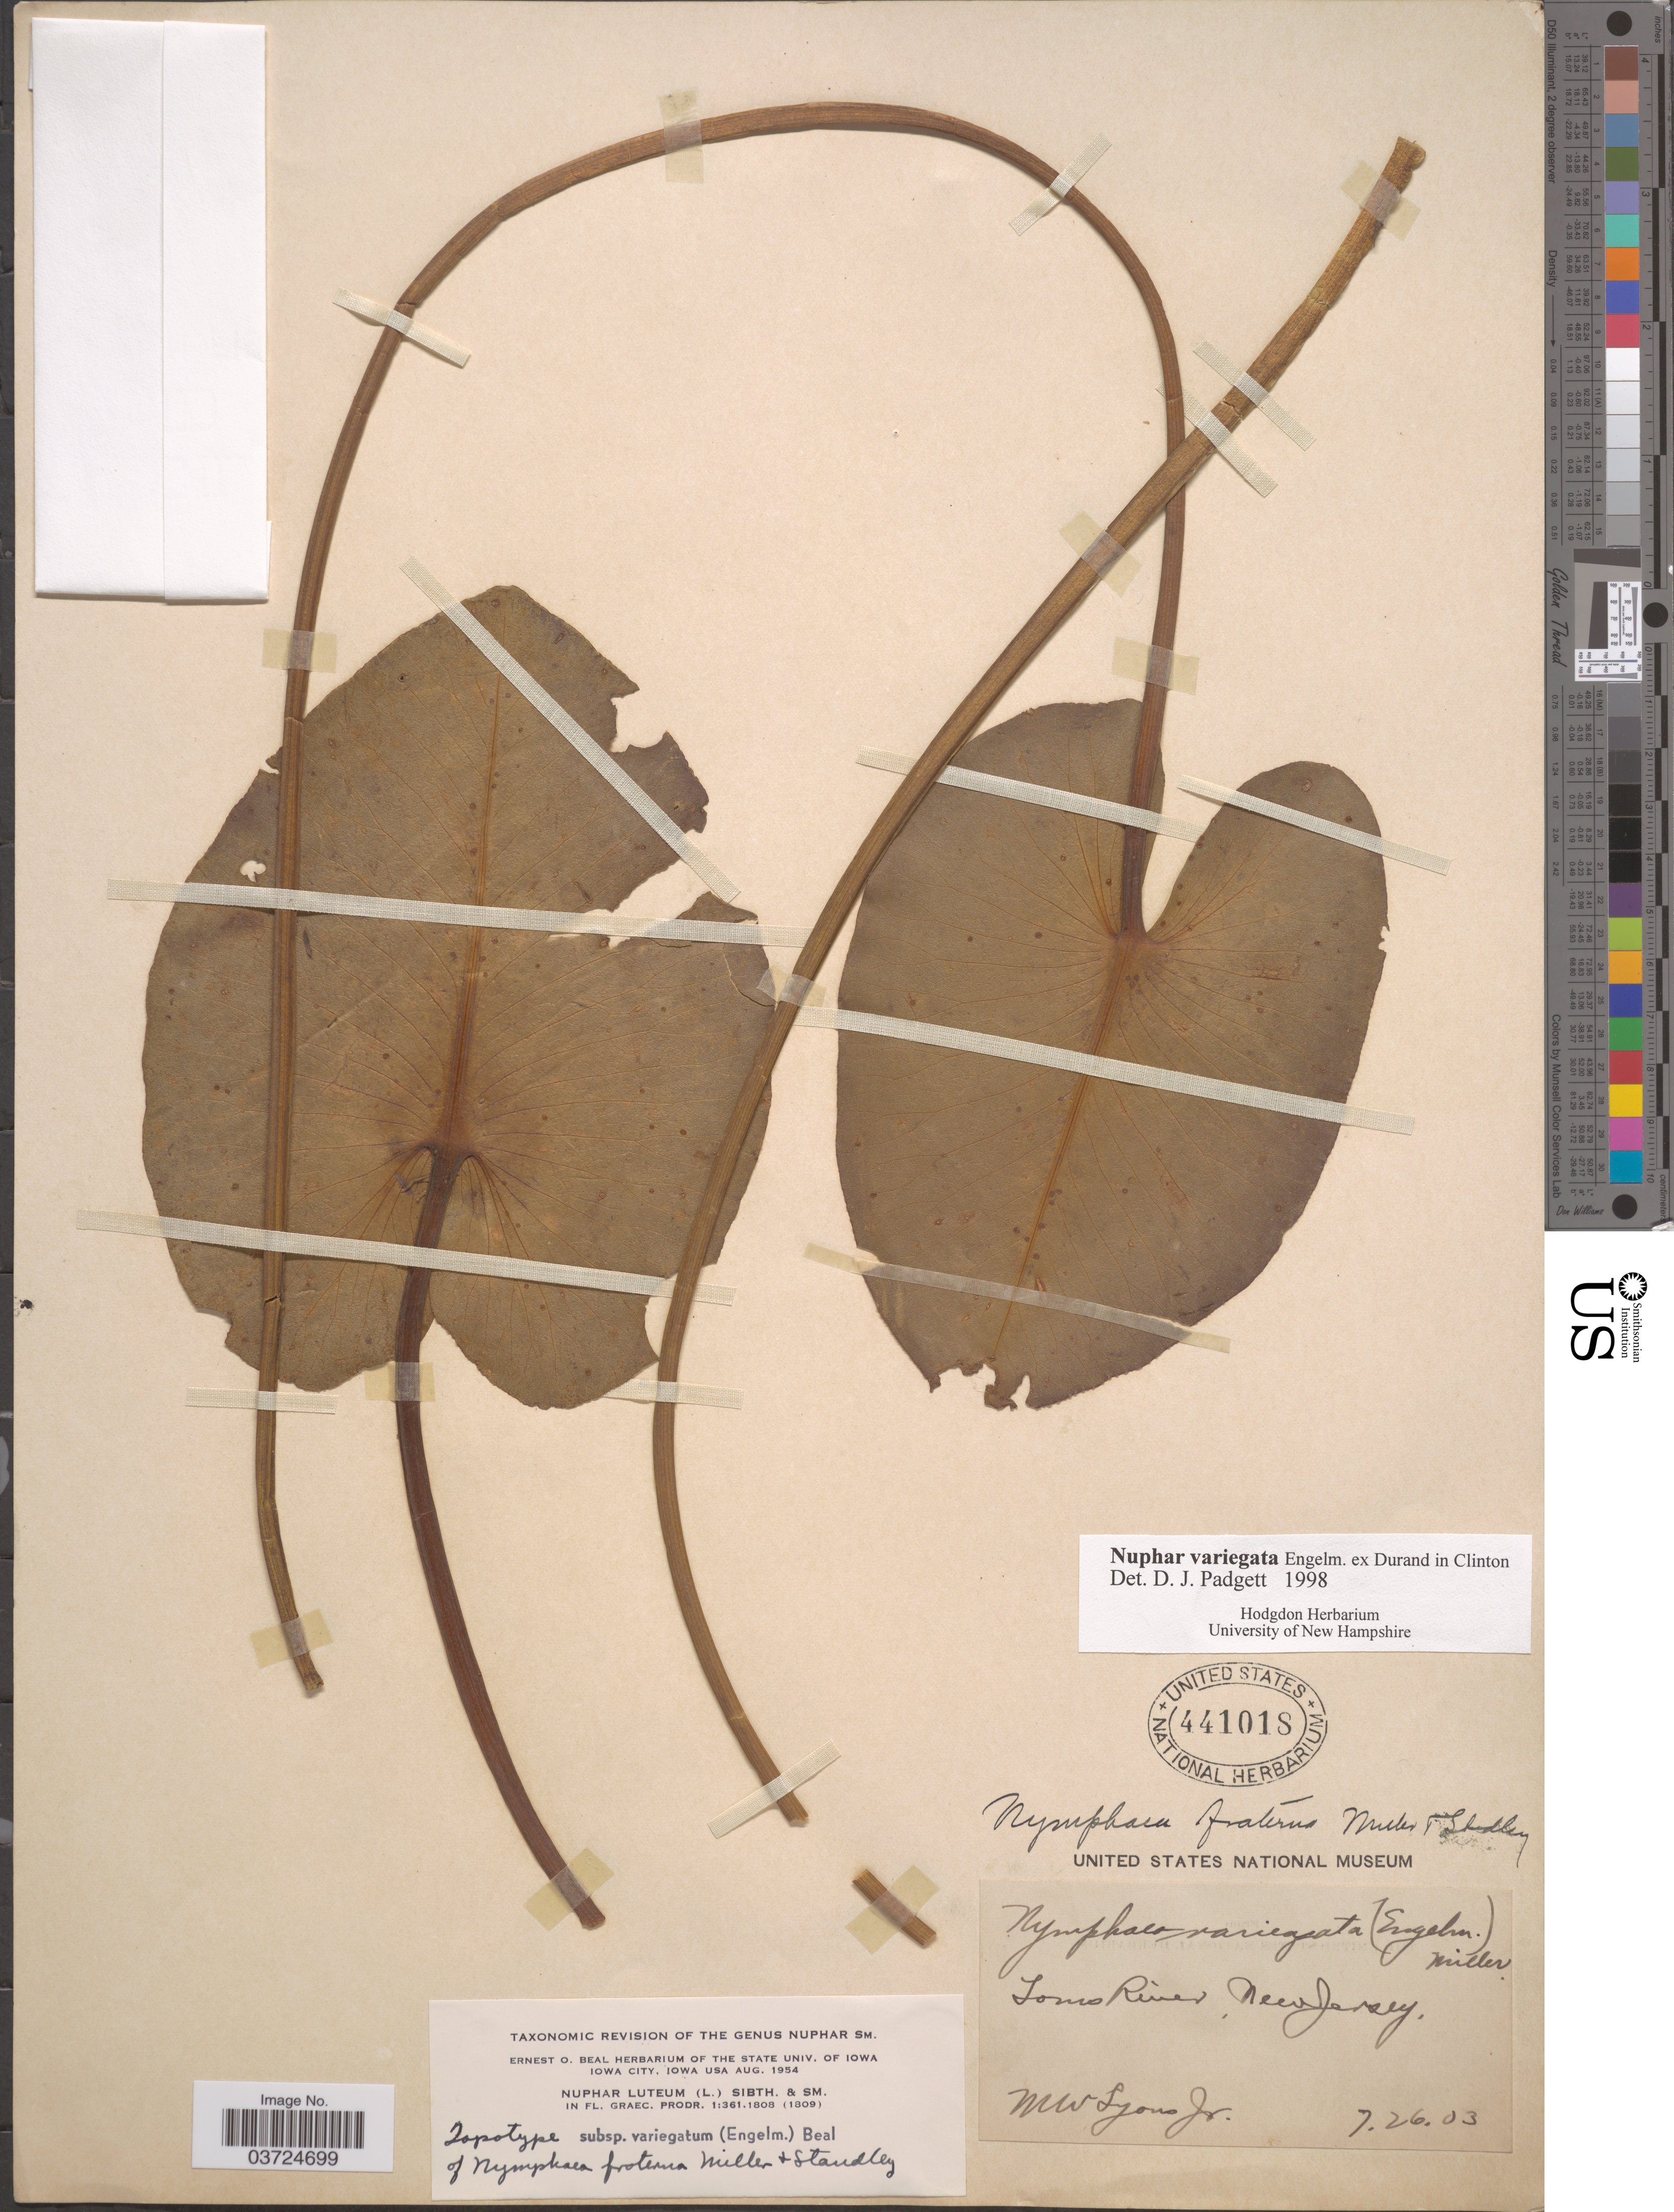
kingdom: Plantae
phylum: Tracheophyta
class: Magnoliopsida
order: Nymphaeales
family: Nymphaeaceae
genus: Nuphar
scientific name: Nuphar variegata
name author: Engelm. ex Durand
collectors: M. Lyon Jr.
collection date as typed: Transcribed d/m/y: 26/7/3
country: United States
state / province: New Jersey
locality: Toms River.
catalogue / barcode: US 441018